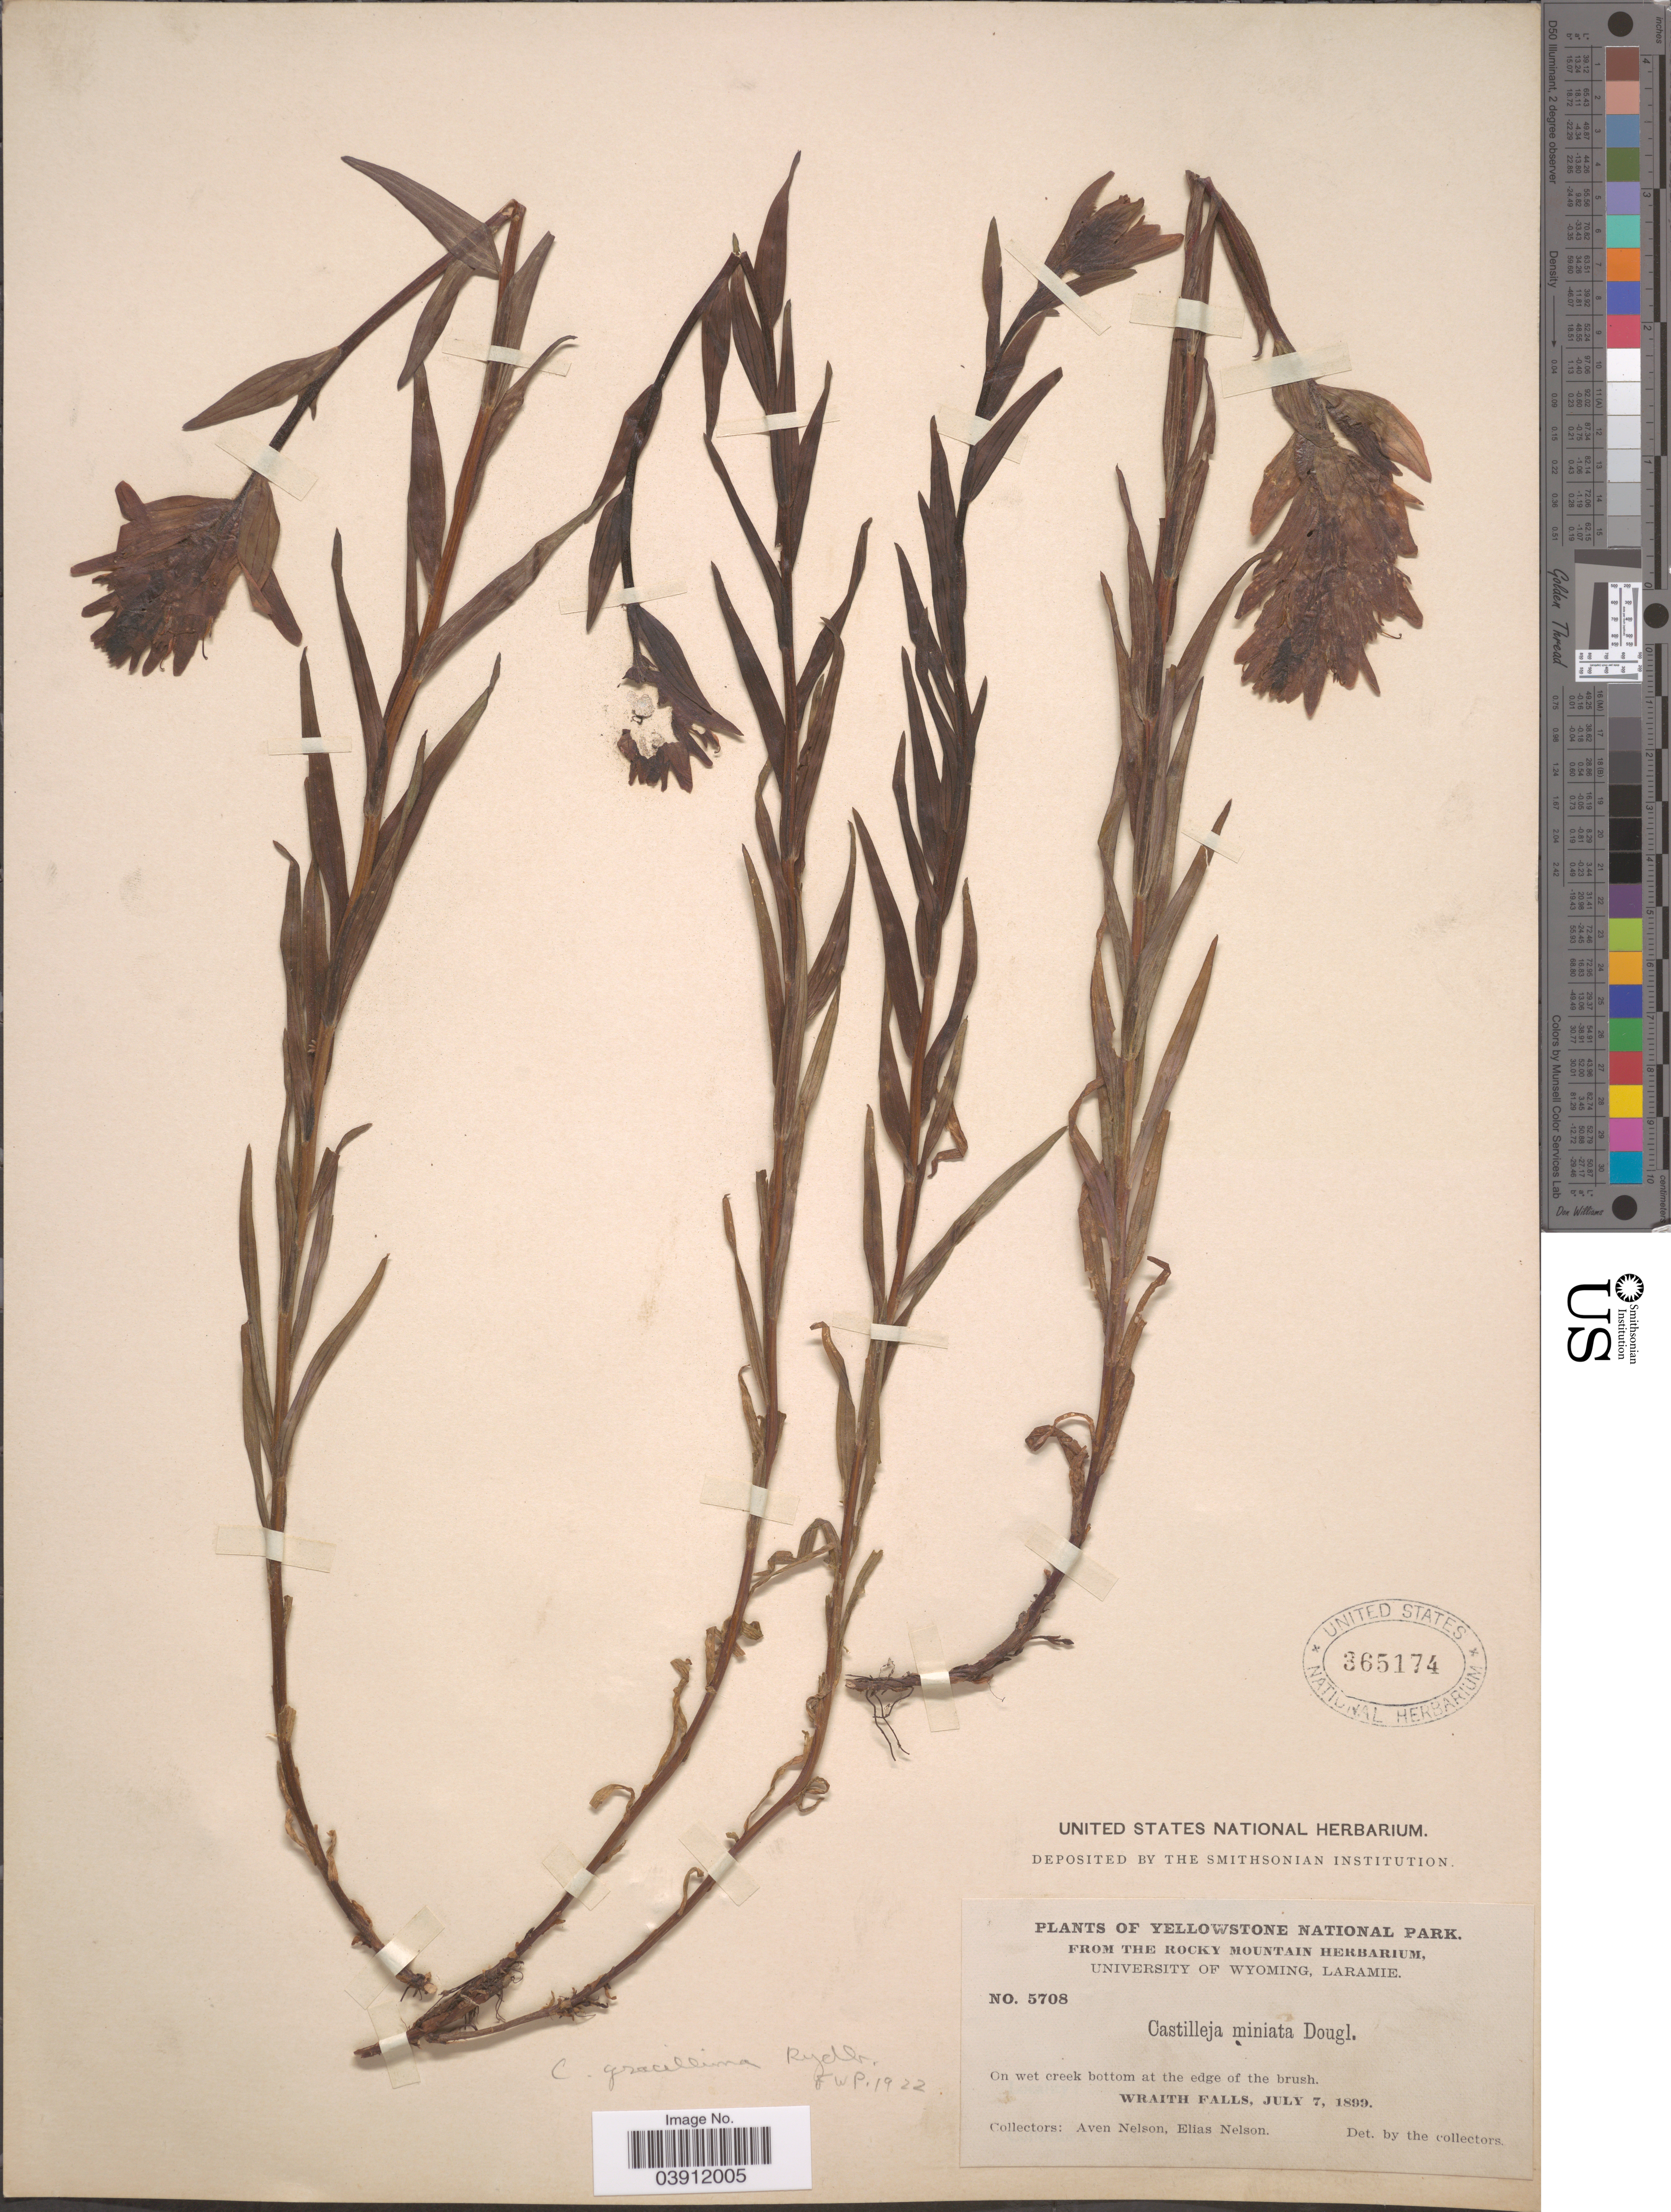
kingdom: Plantae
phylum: Tracheophyta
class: Magnoliopsida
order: Lamiales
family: Orobanchaceae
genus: Castilleja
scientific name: Castilleja gracillima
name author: Rydb.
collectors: A. Nelson & E. Nelson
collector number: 5708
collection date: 1899-07-07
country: United States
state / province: Wyoming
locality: Yellowstone National Park. Wraith Falls.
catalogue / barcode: US 365174